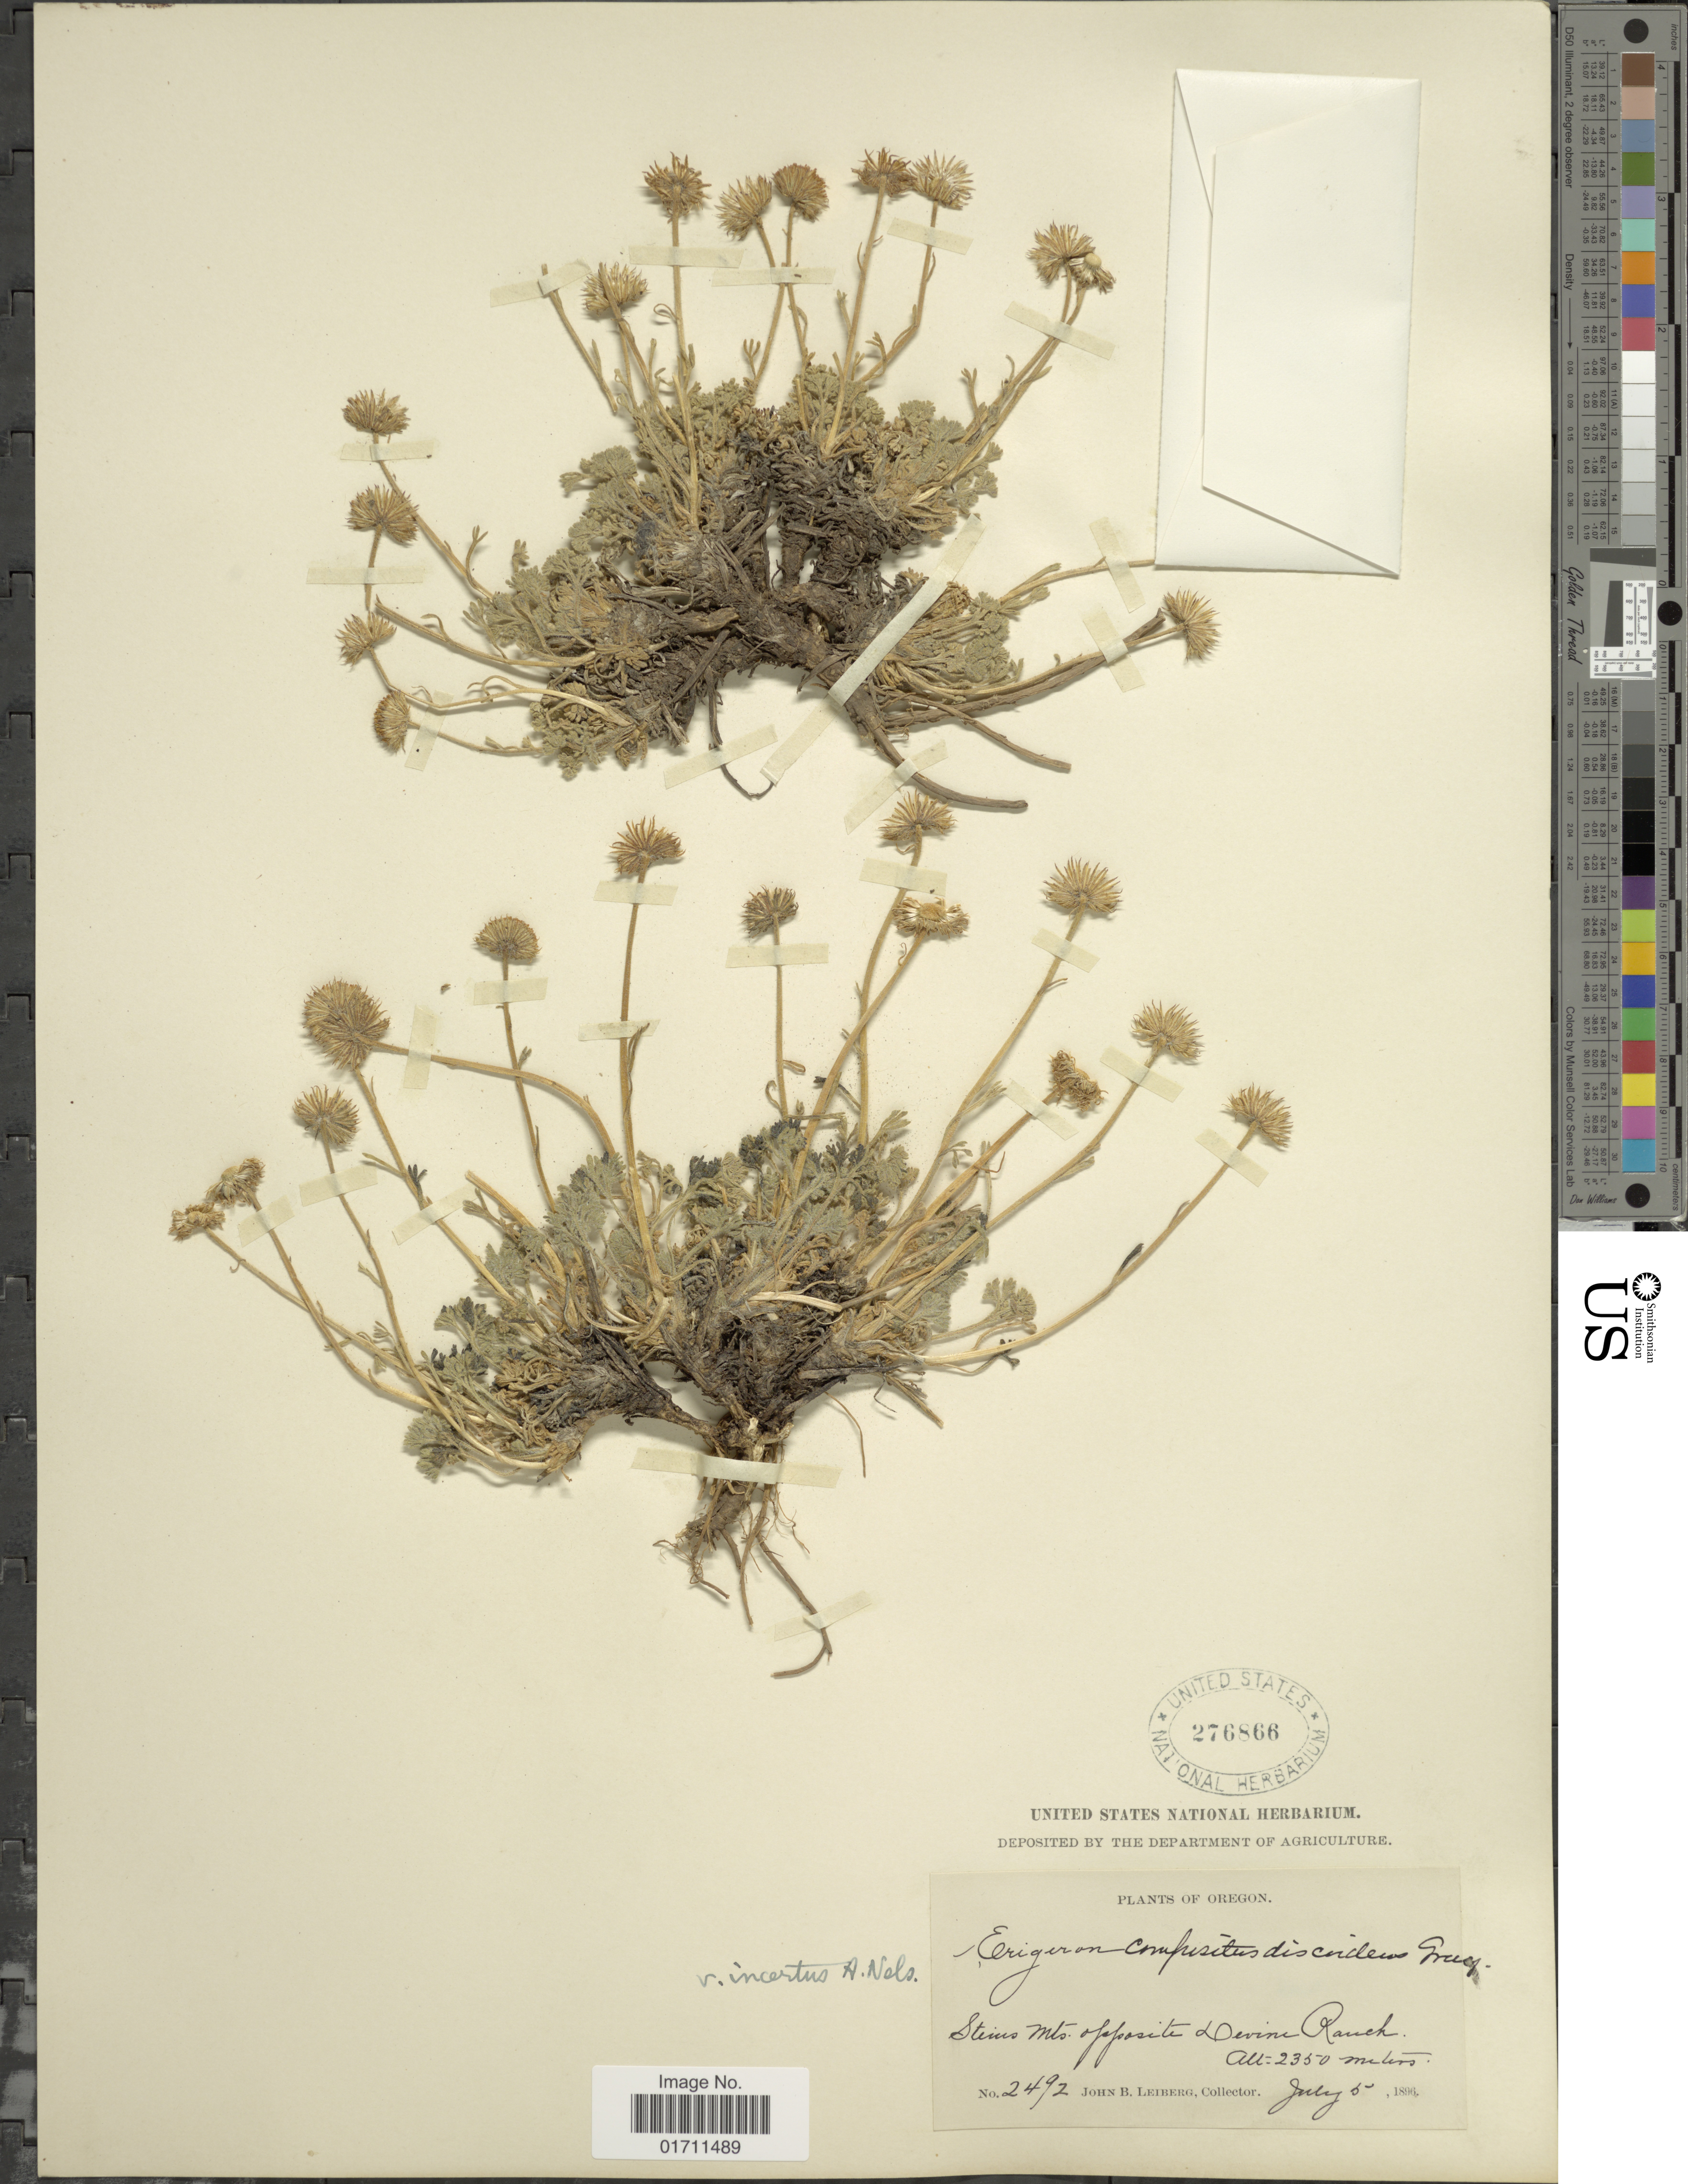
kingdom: Plantae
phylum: Tracheophyta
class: Magnoliopsida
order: Asterales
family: Asteraceae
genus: Erigeron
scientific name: Erigeron compositus var. incertus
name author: A. Nelson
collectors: J. B. Leiberg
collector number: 2492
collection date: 1896-07-05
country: United States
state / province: Oregon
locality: Steins Mts. opposite Devine Ranch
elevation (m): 2350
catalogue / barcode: US 276866